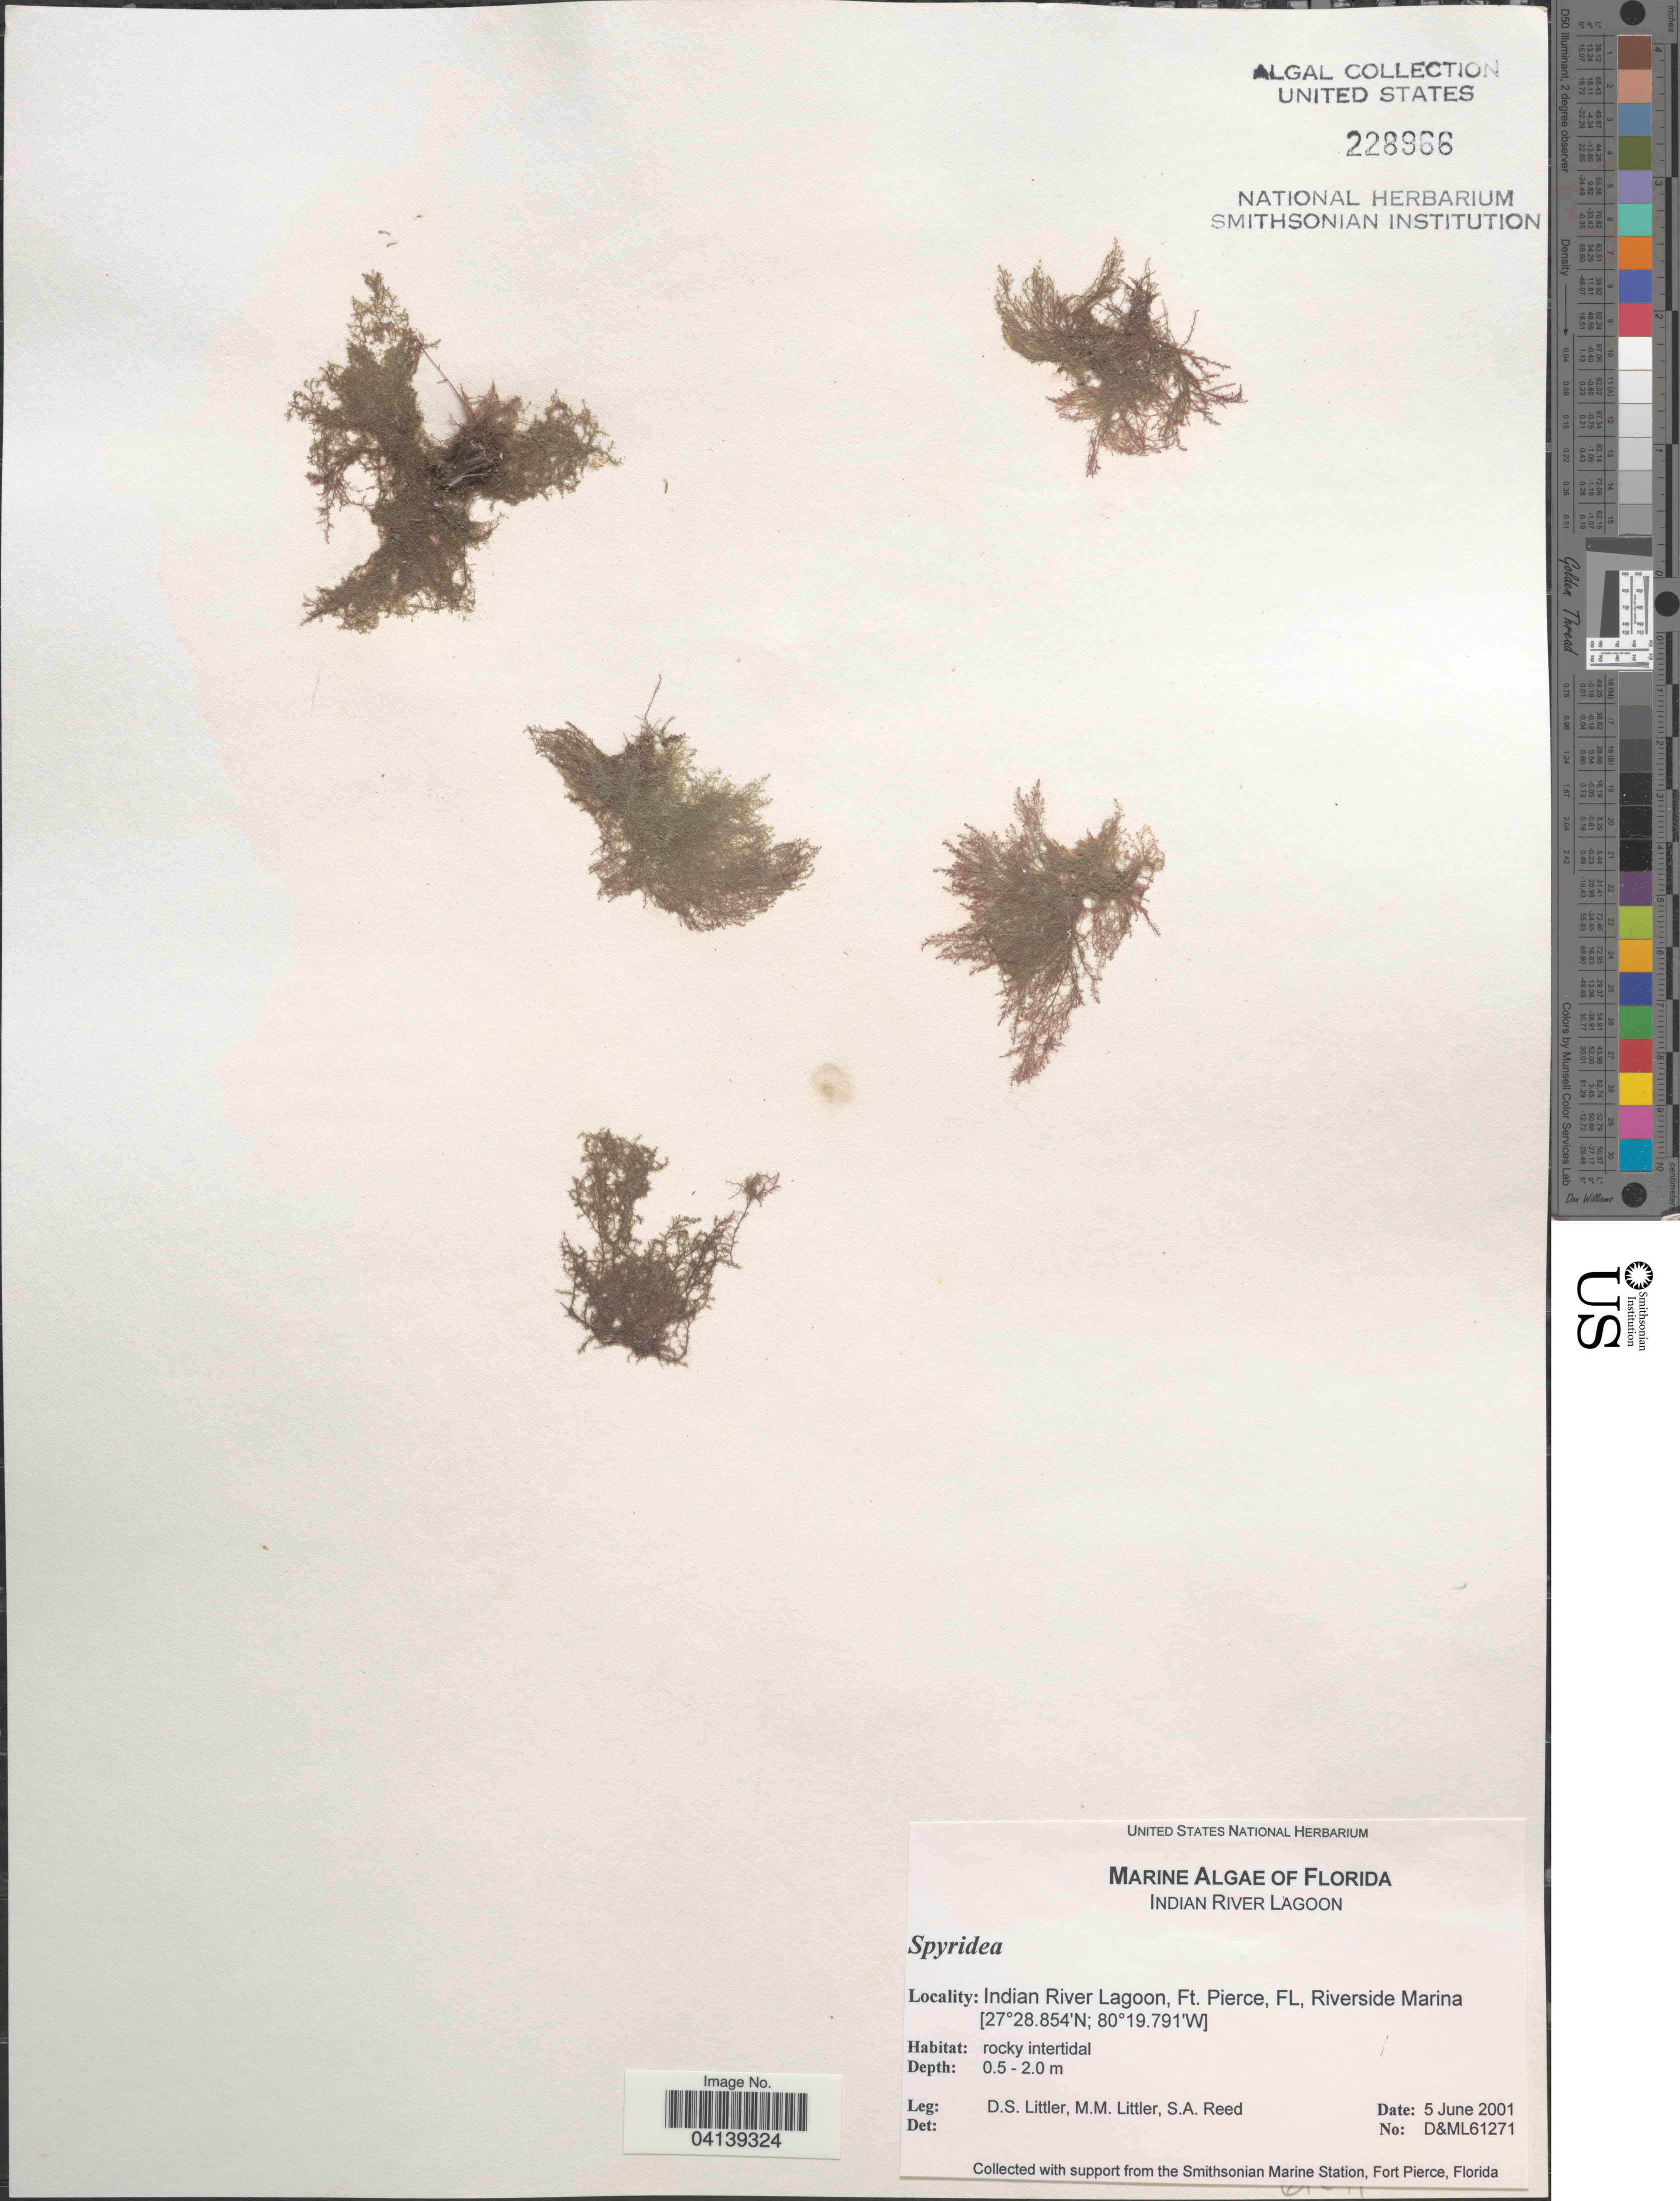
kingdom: Plantae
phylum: Rhodophyta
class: Florideophyceae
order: Ceramiales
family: Spyridiaceae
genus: Spyridia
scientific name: Spyridia sp.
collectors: D. S. Littler & S. Reed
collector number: D&ML61271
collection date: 2001-06-05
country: United States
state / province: Florida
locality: Indian River Lagoon, Ft. Pierce, Riverside Marina.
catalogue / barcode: US 228966